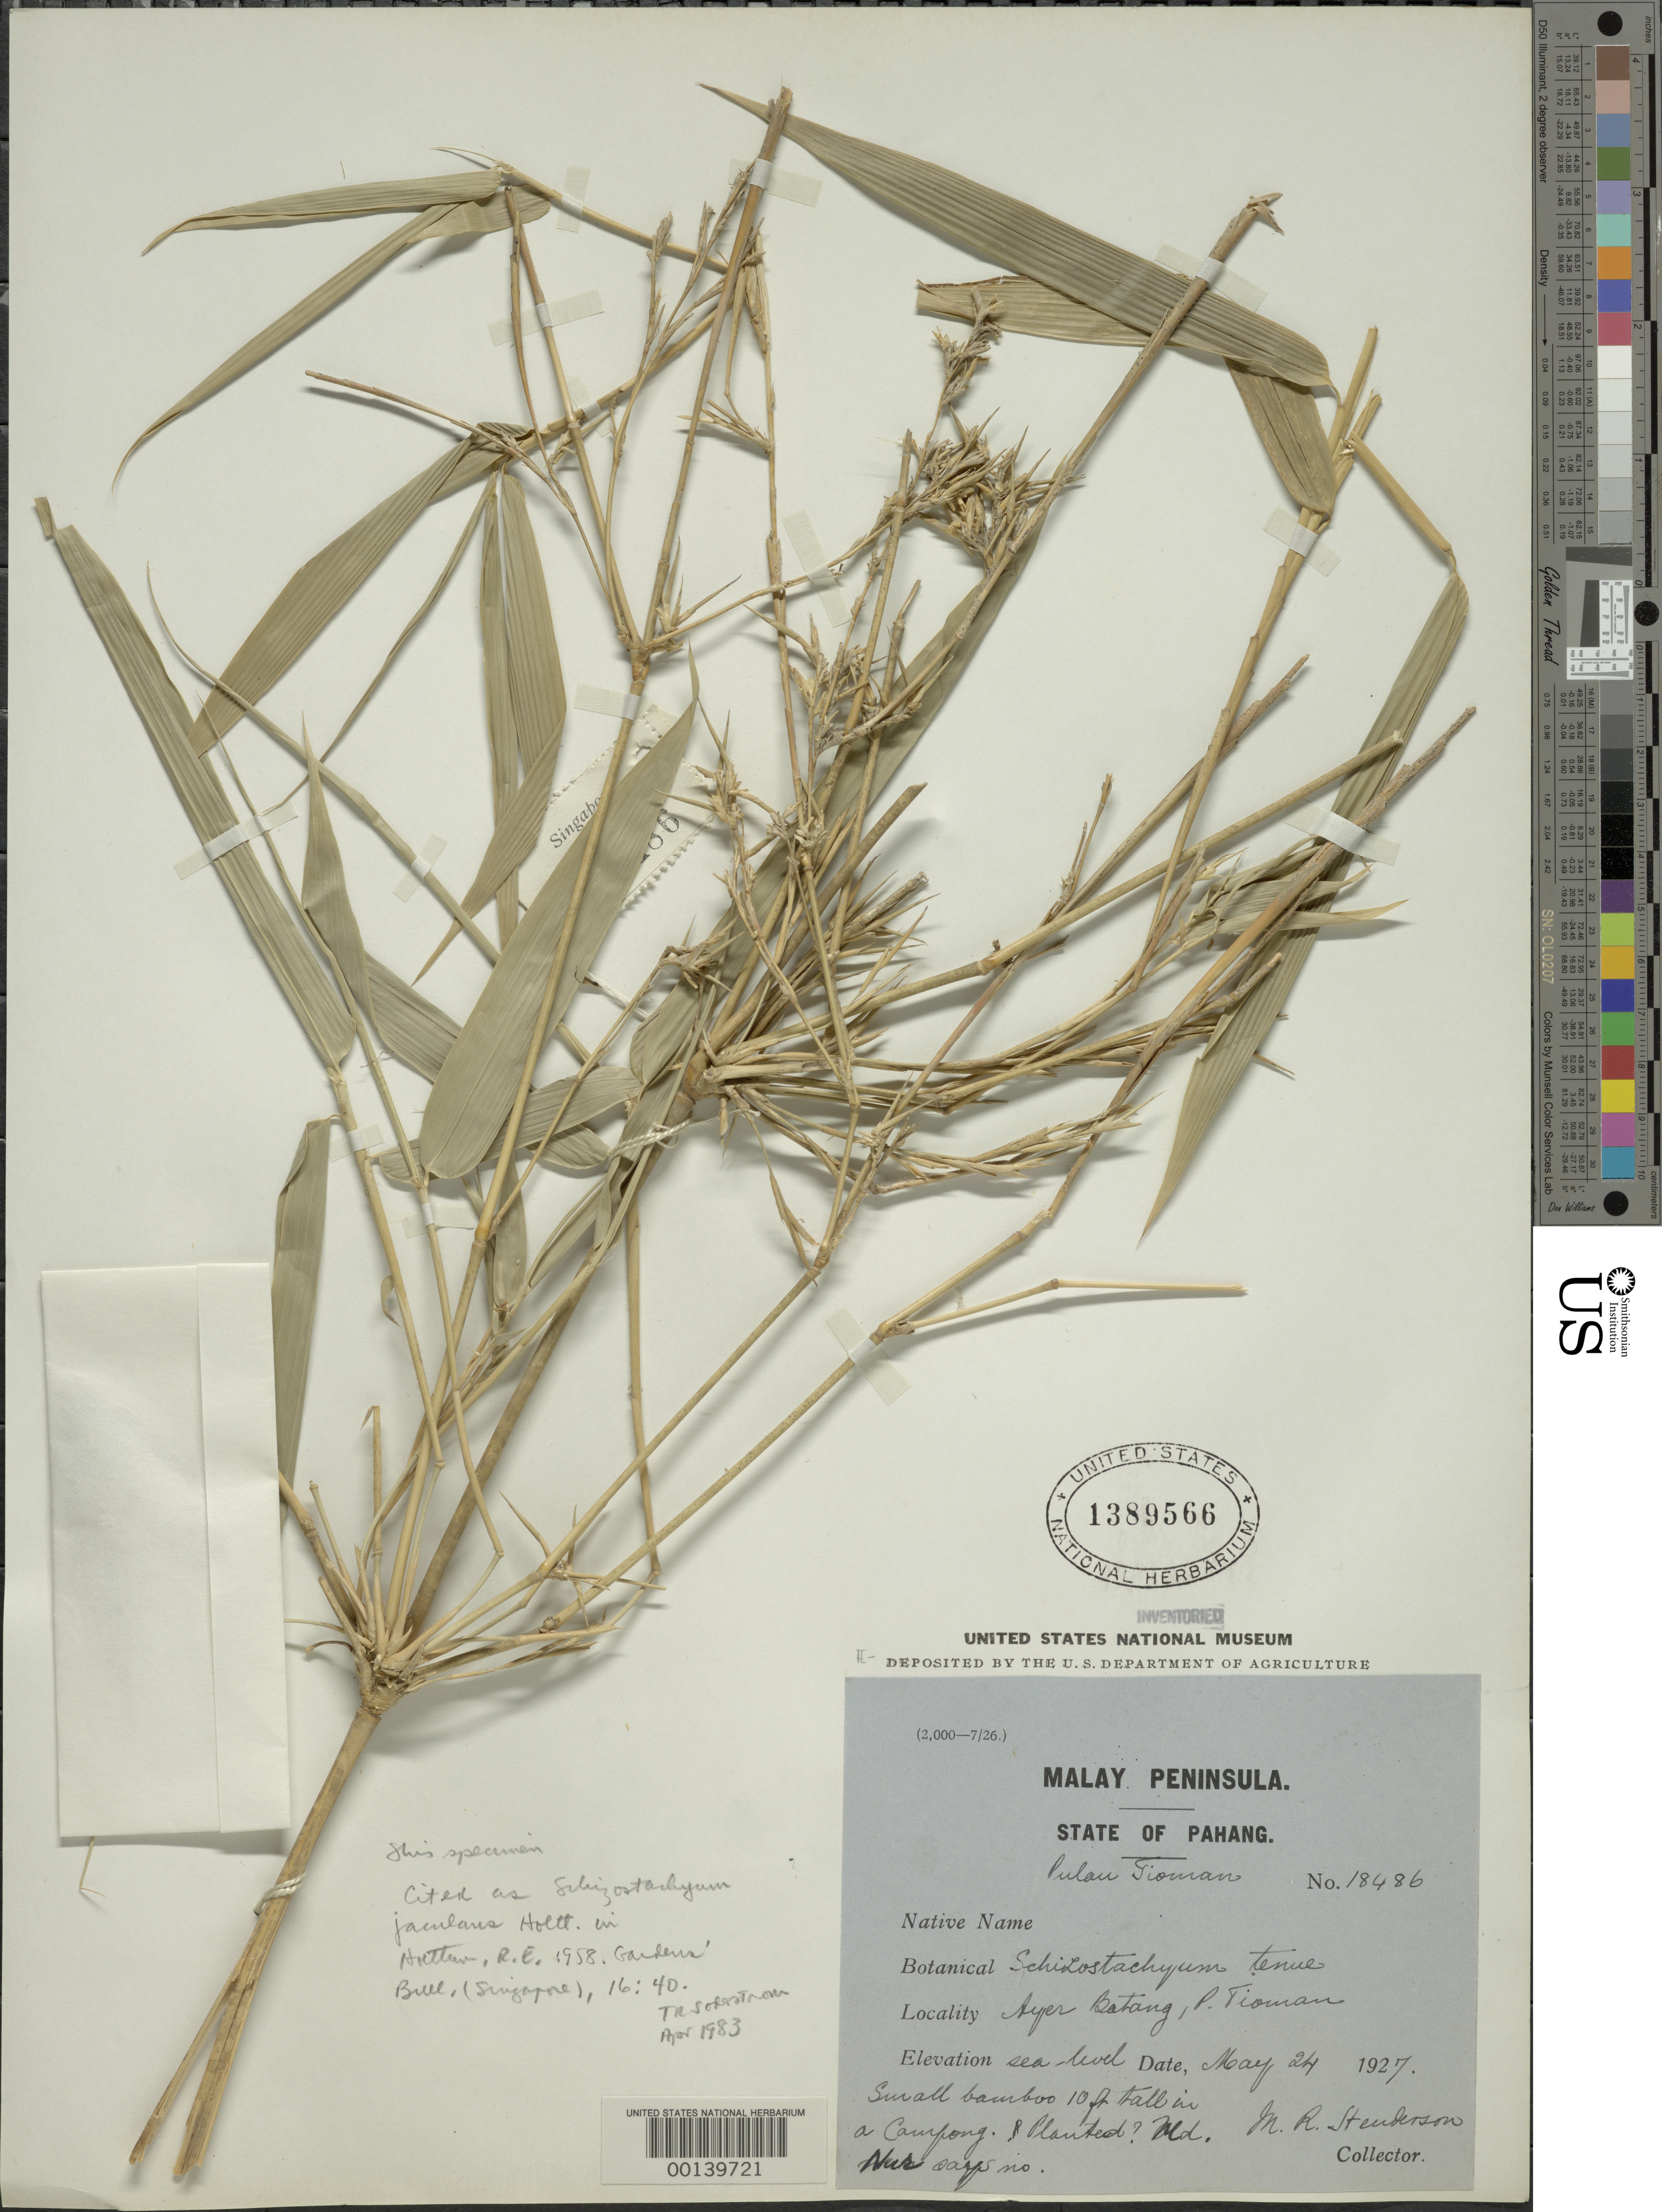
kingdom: Plantae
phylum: Tracheophyta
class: Liliopsida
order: Poales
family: Poaceae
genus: Schizostachyum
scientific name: Schizostachyum jaculans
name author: Holttum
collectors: M. Stenderson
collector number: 18486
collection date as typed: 24 May 1927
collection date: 1927-05-24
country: Malaysia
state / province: Pahang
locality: P. tioman, ayer botang [Malay Peninsula]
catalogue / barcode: US 1389566